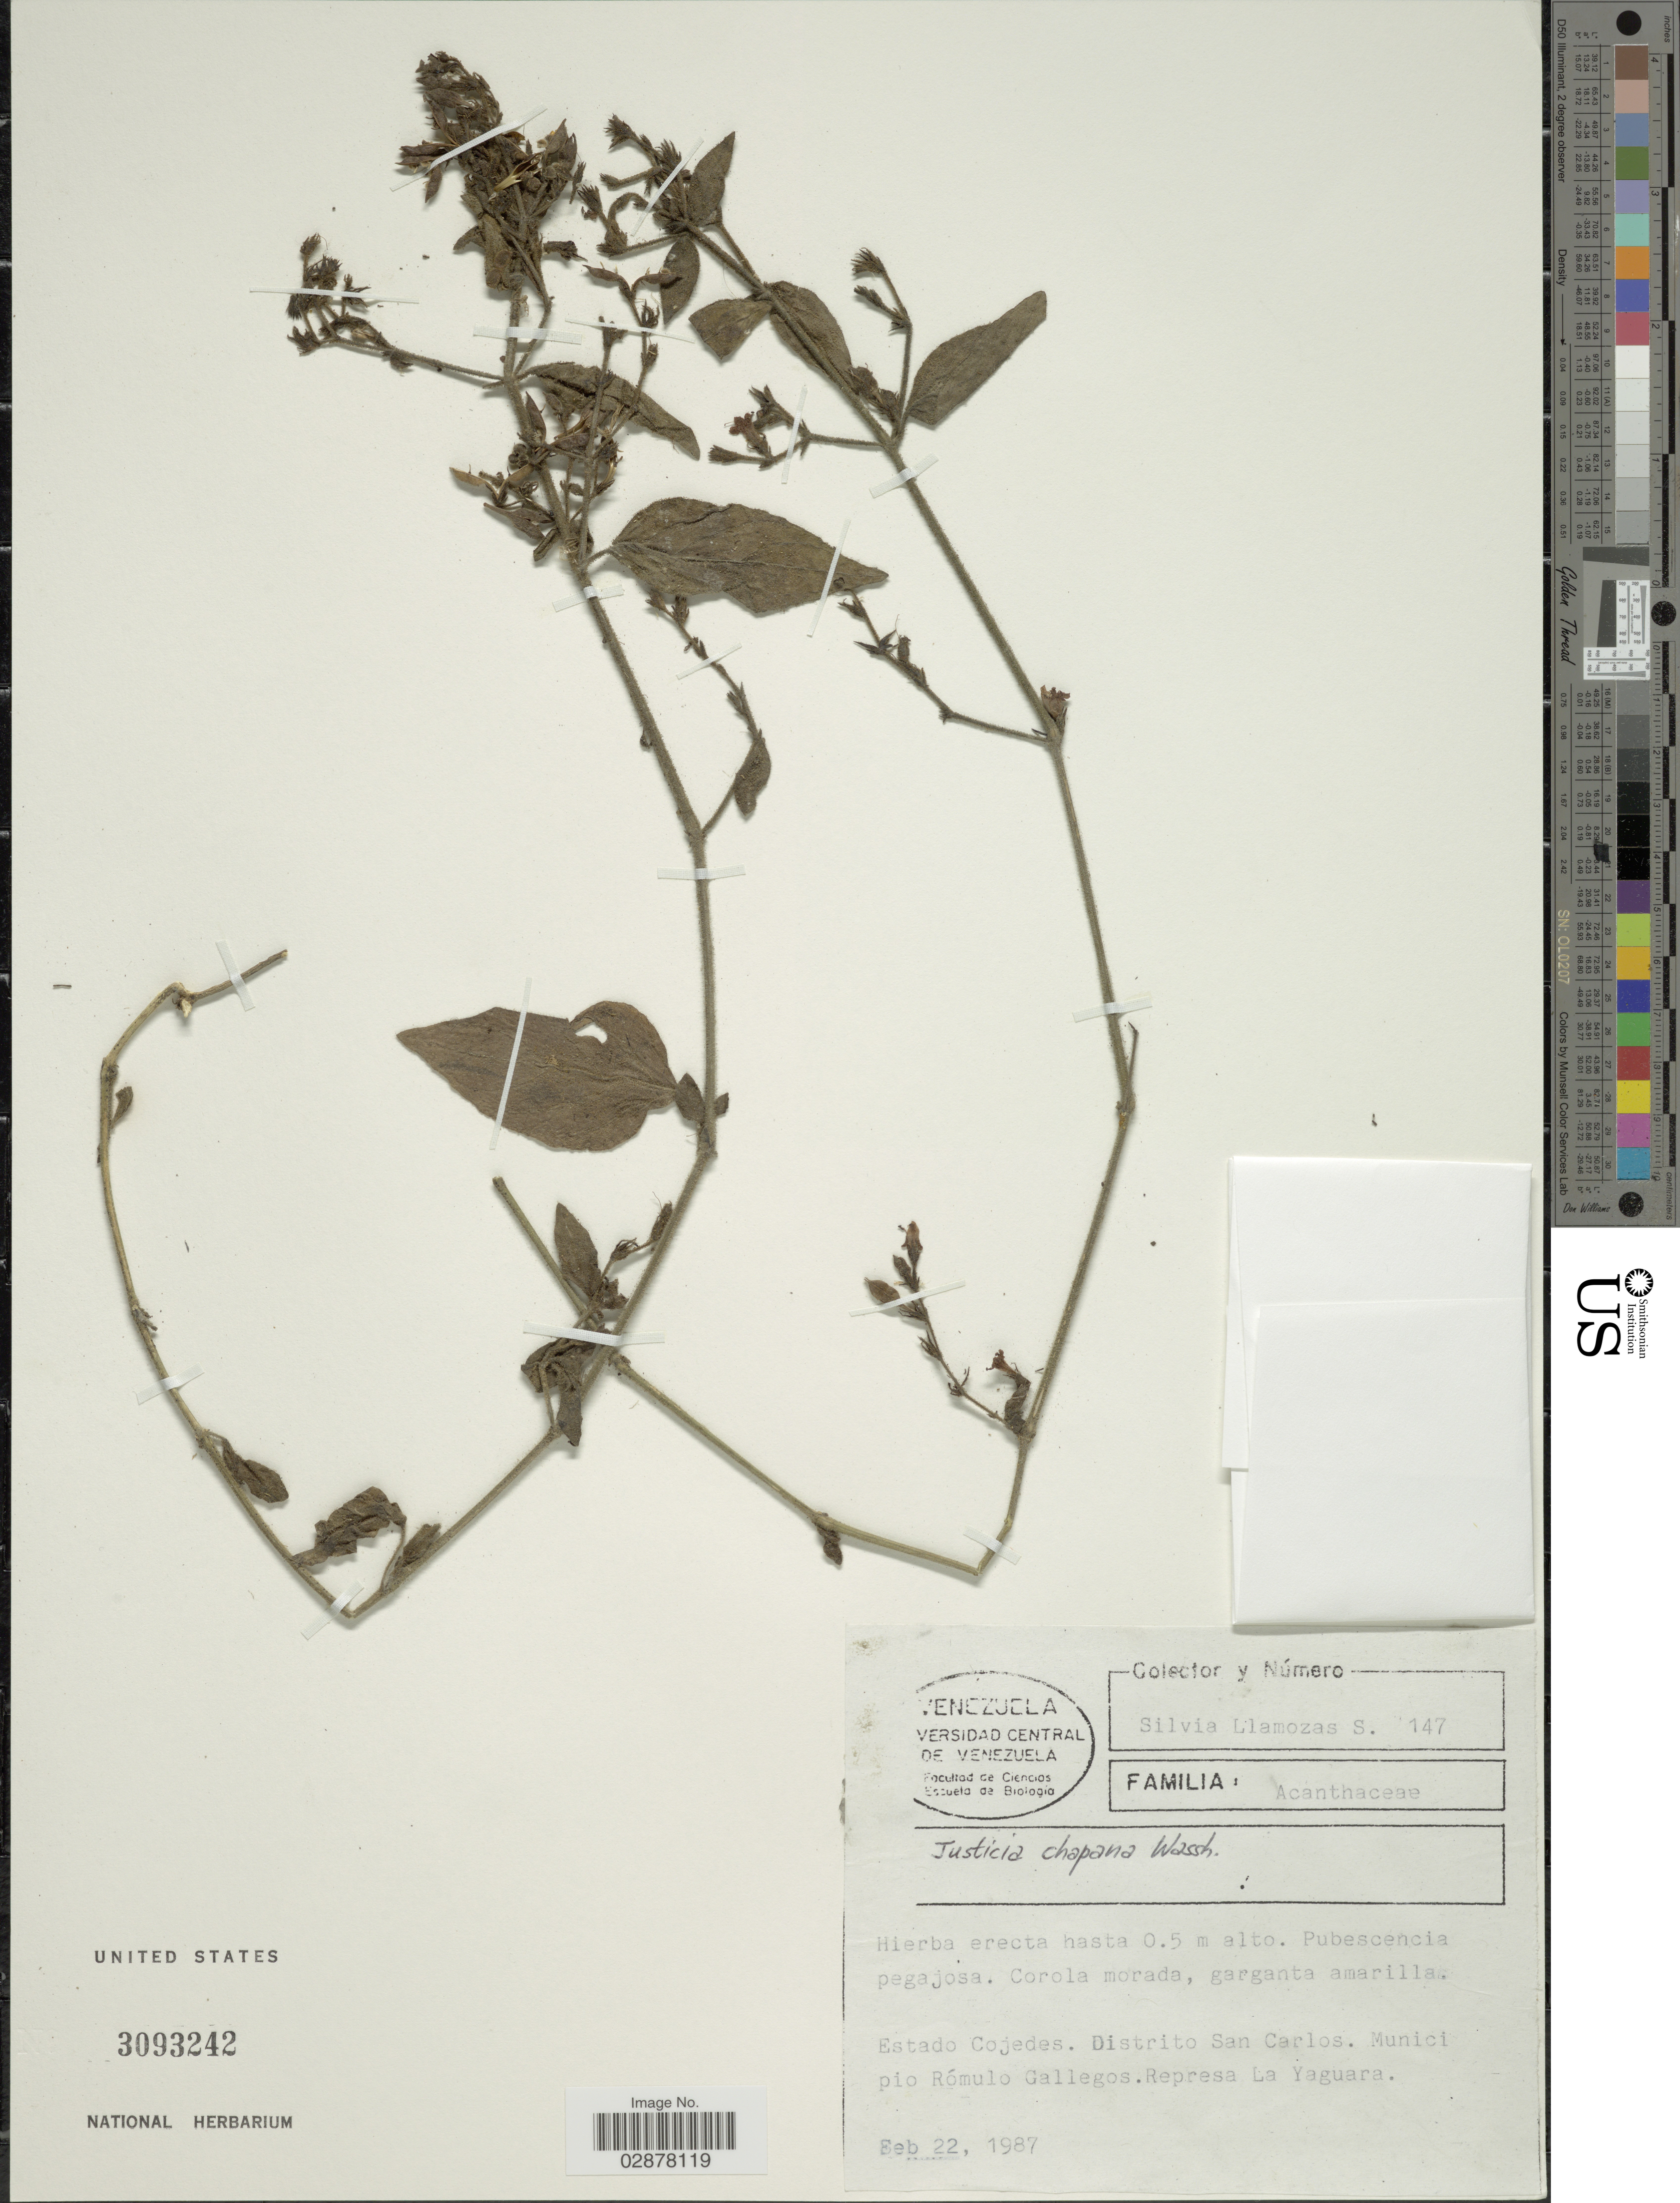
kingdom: Plantae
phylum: Tracheophyta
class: Magnoliopsida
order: Lamiales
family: Acanthaceae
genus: Justicia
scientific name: Justicia chapana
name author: Wassh.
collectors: S. Llamozas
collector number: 147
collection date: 1987-02-22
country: Venezuela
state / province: Cojedes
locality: Distrito San Carlos, Municipio Rómulo Gallegos, Represa La Yaguara.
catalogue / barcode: US 3093242